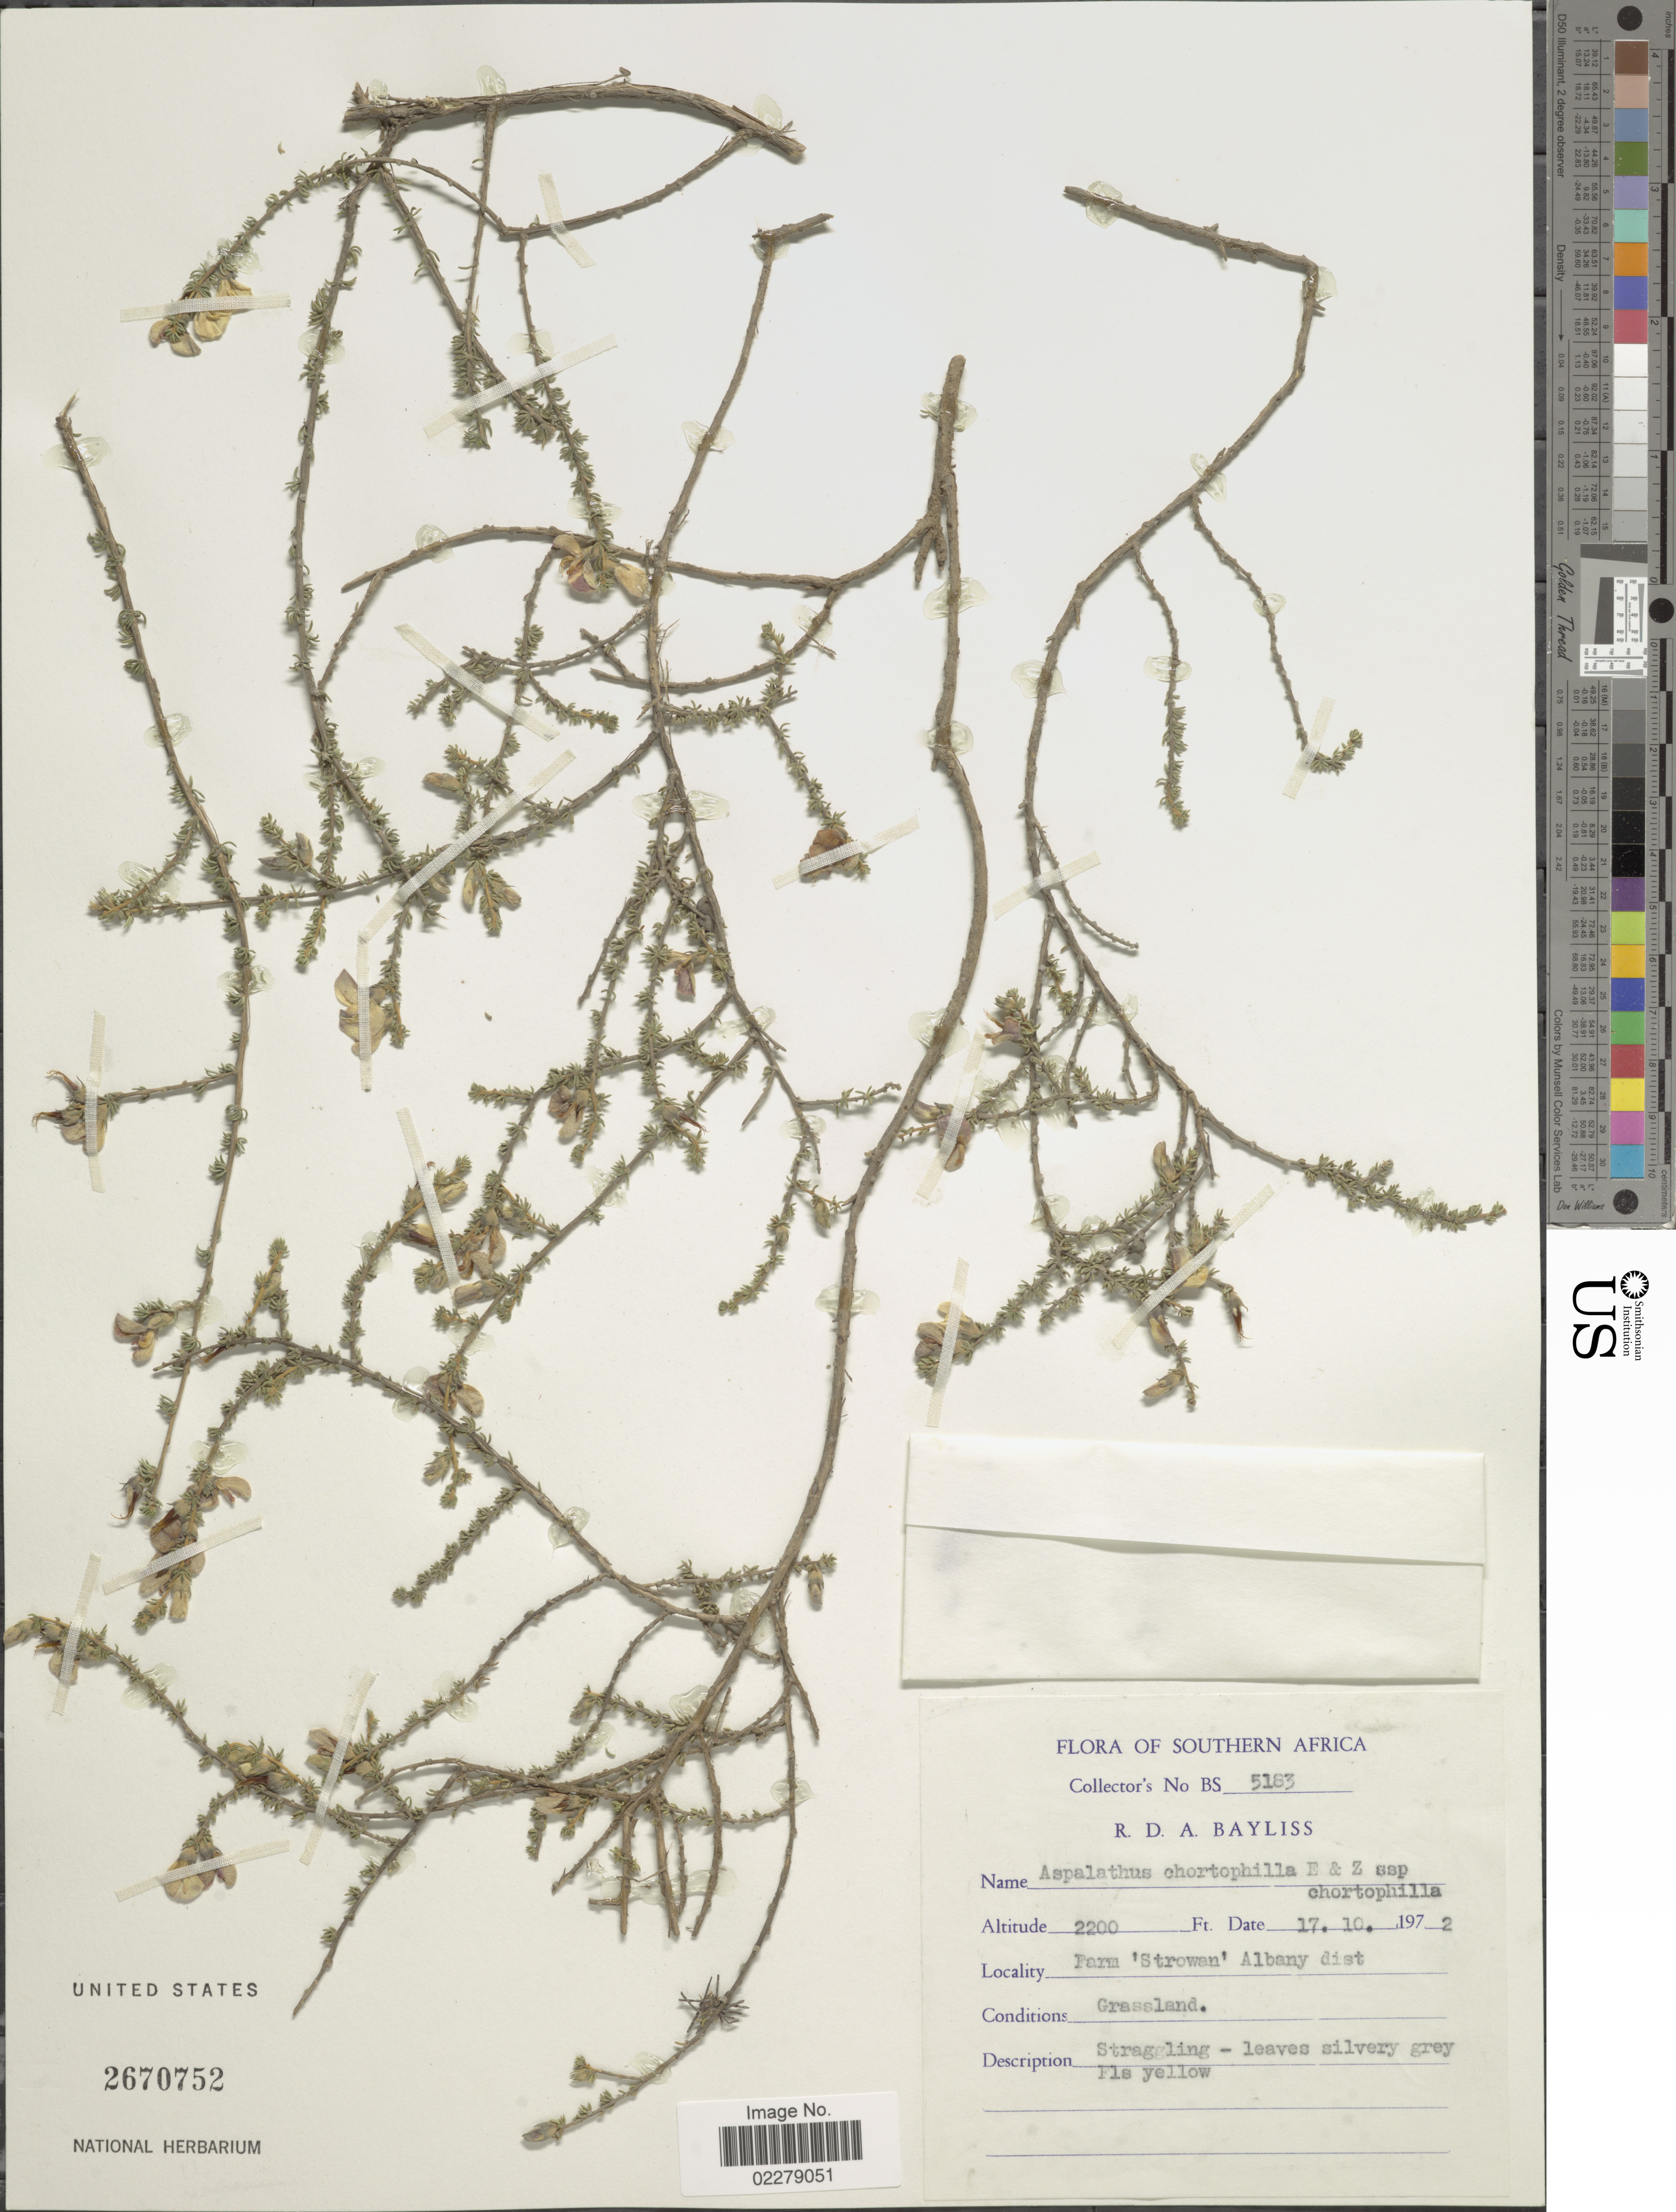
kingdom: Plantae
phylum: Tracheophyta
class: Magnoliopsida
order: Fabales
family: Fabaceae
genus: Aspalathus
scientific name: Aspalathus chortophila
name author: Eckl. & Zeyh.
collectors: R. Bayliss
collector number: BS5163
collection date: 1972-10-17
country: South Africa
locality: Farm 'Strowan' Albany dist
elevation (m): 671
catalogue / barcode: US 2670752